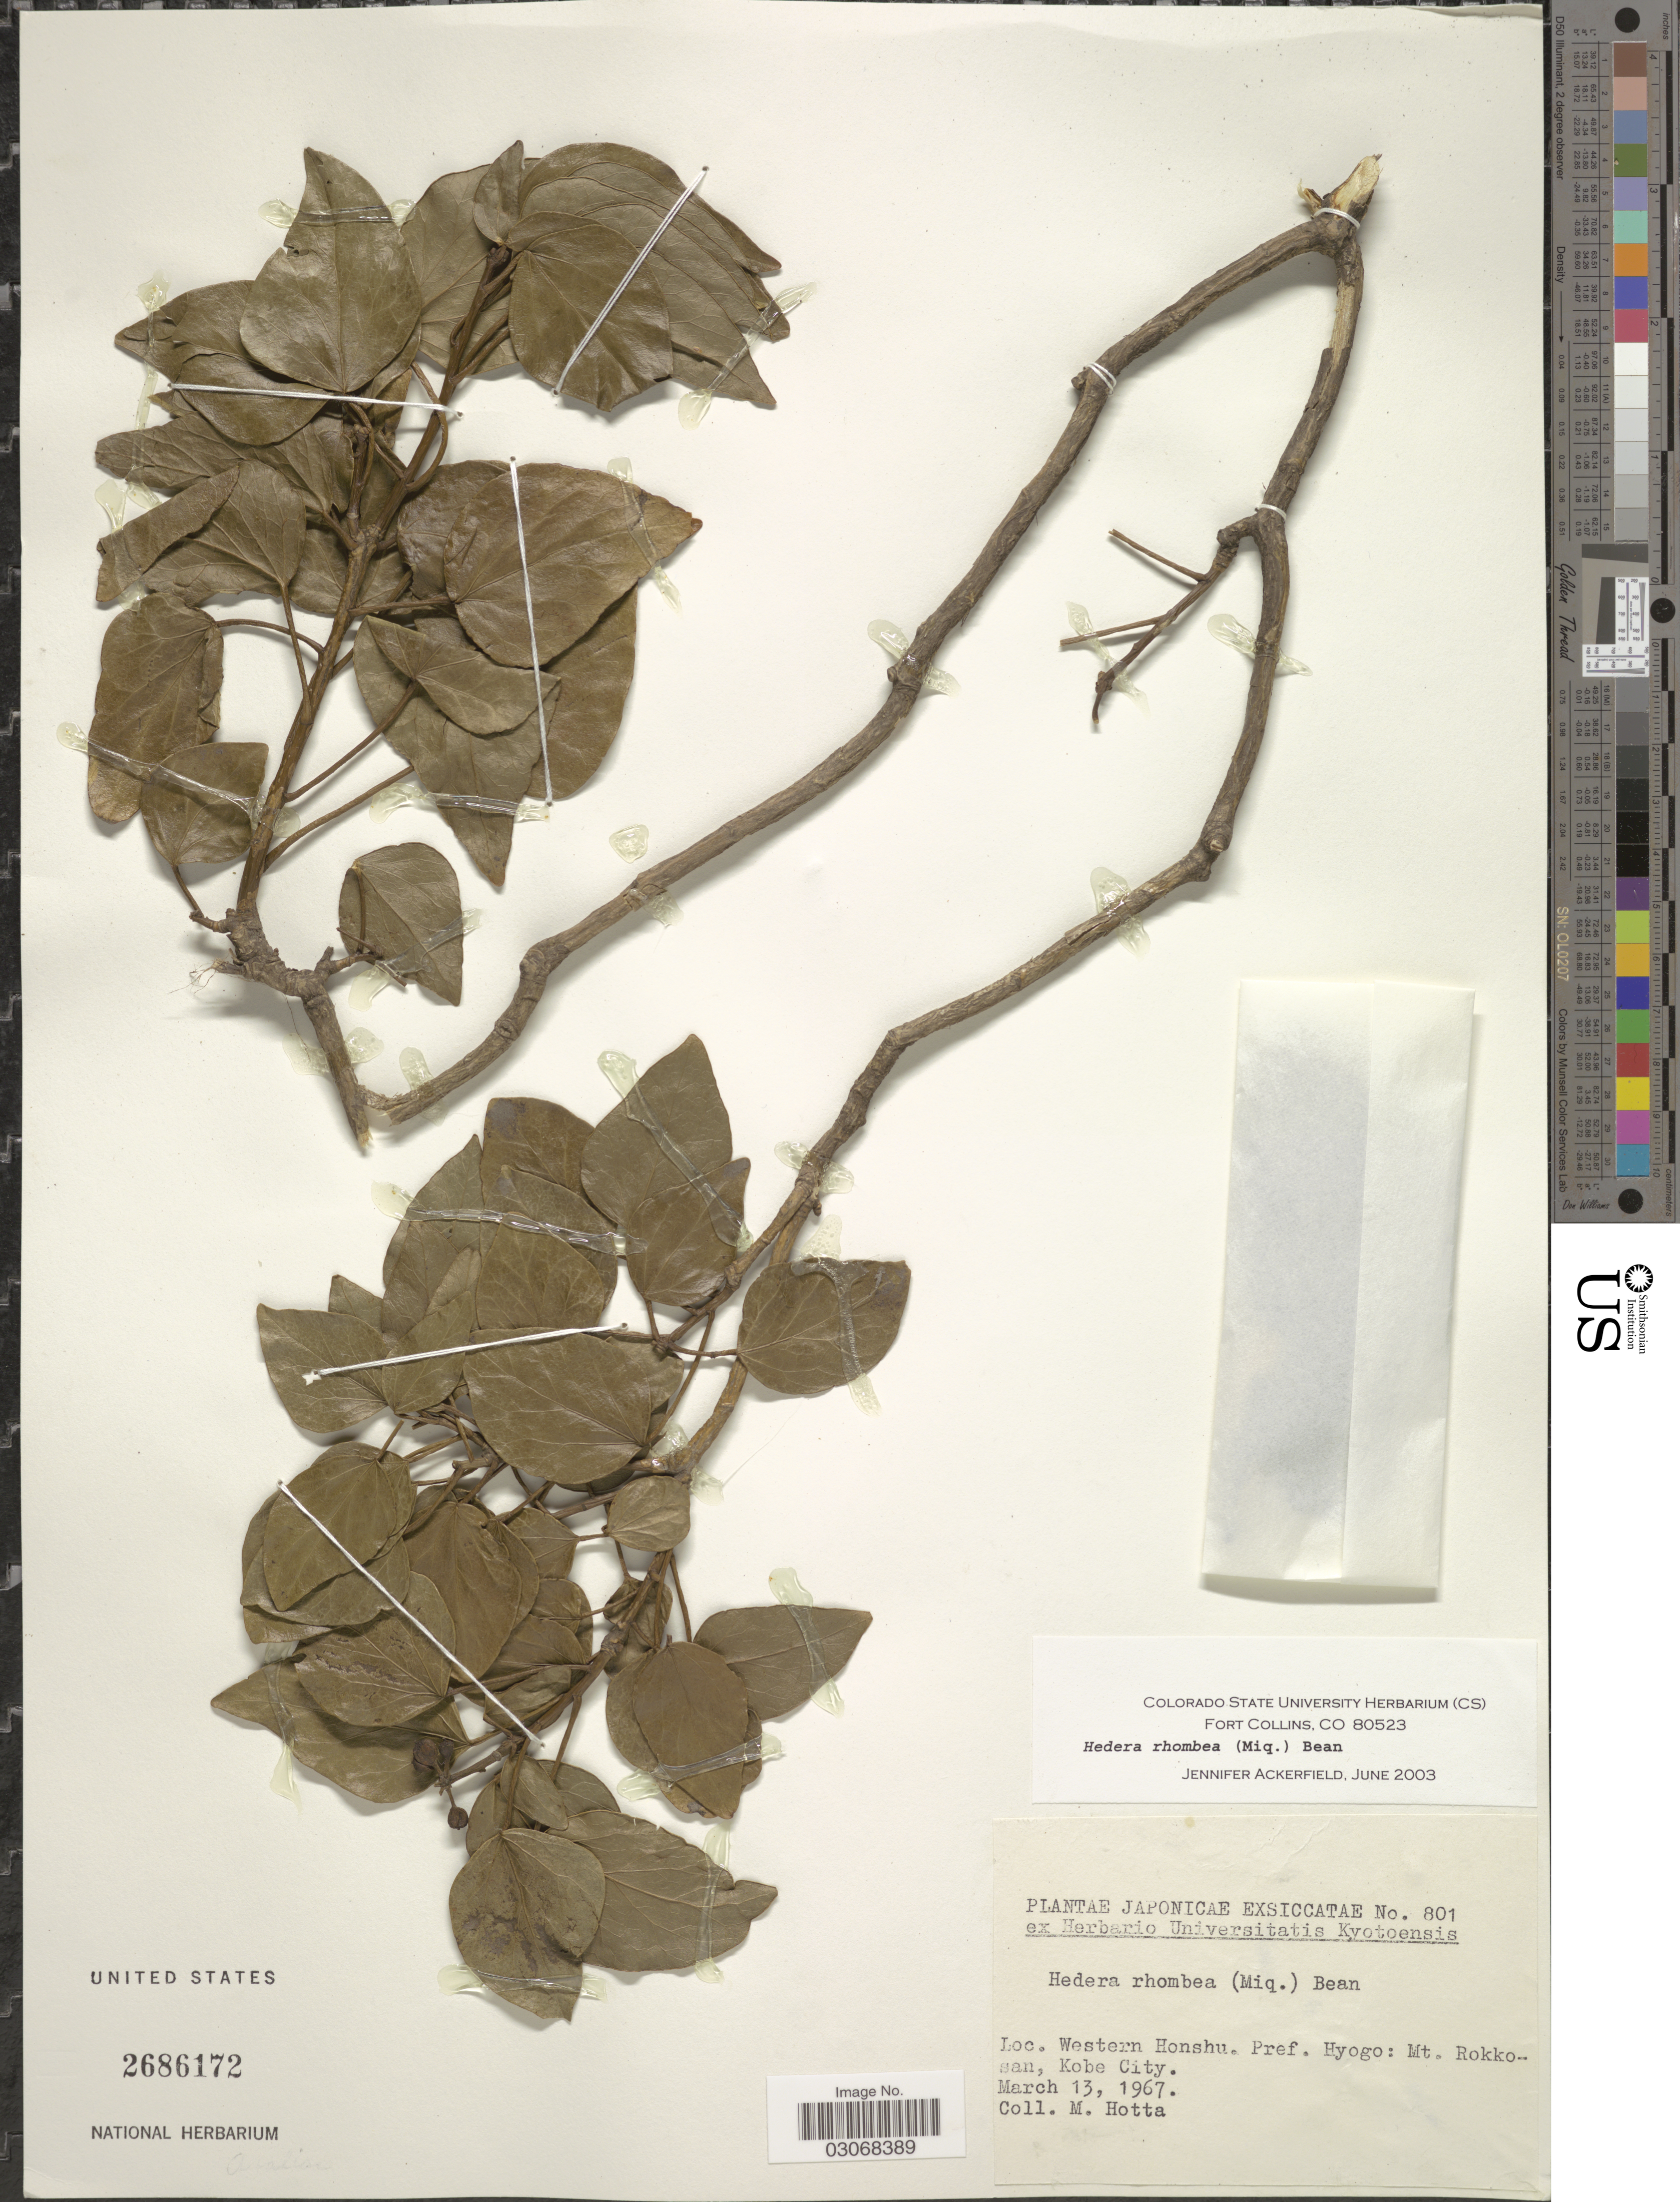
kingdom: Plantae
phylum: Tracheophyta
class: Magnoliopsida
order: Apiales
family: Araliaceae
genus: Hedera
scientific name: Hedera rhombea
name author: (Miq.) Bean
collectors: M. Hotta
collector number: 801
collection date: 1967-03-13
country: Japan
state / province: Hyogo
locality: Western Honshu. Pref. Hyogo: Mt. Rokkosan, Kobe City.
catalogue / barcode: US 2686172